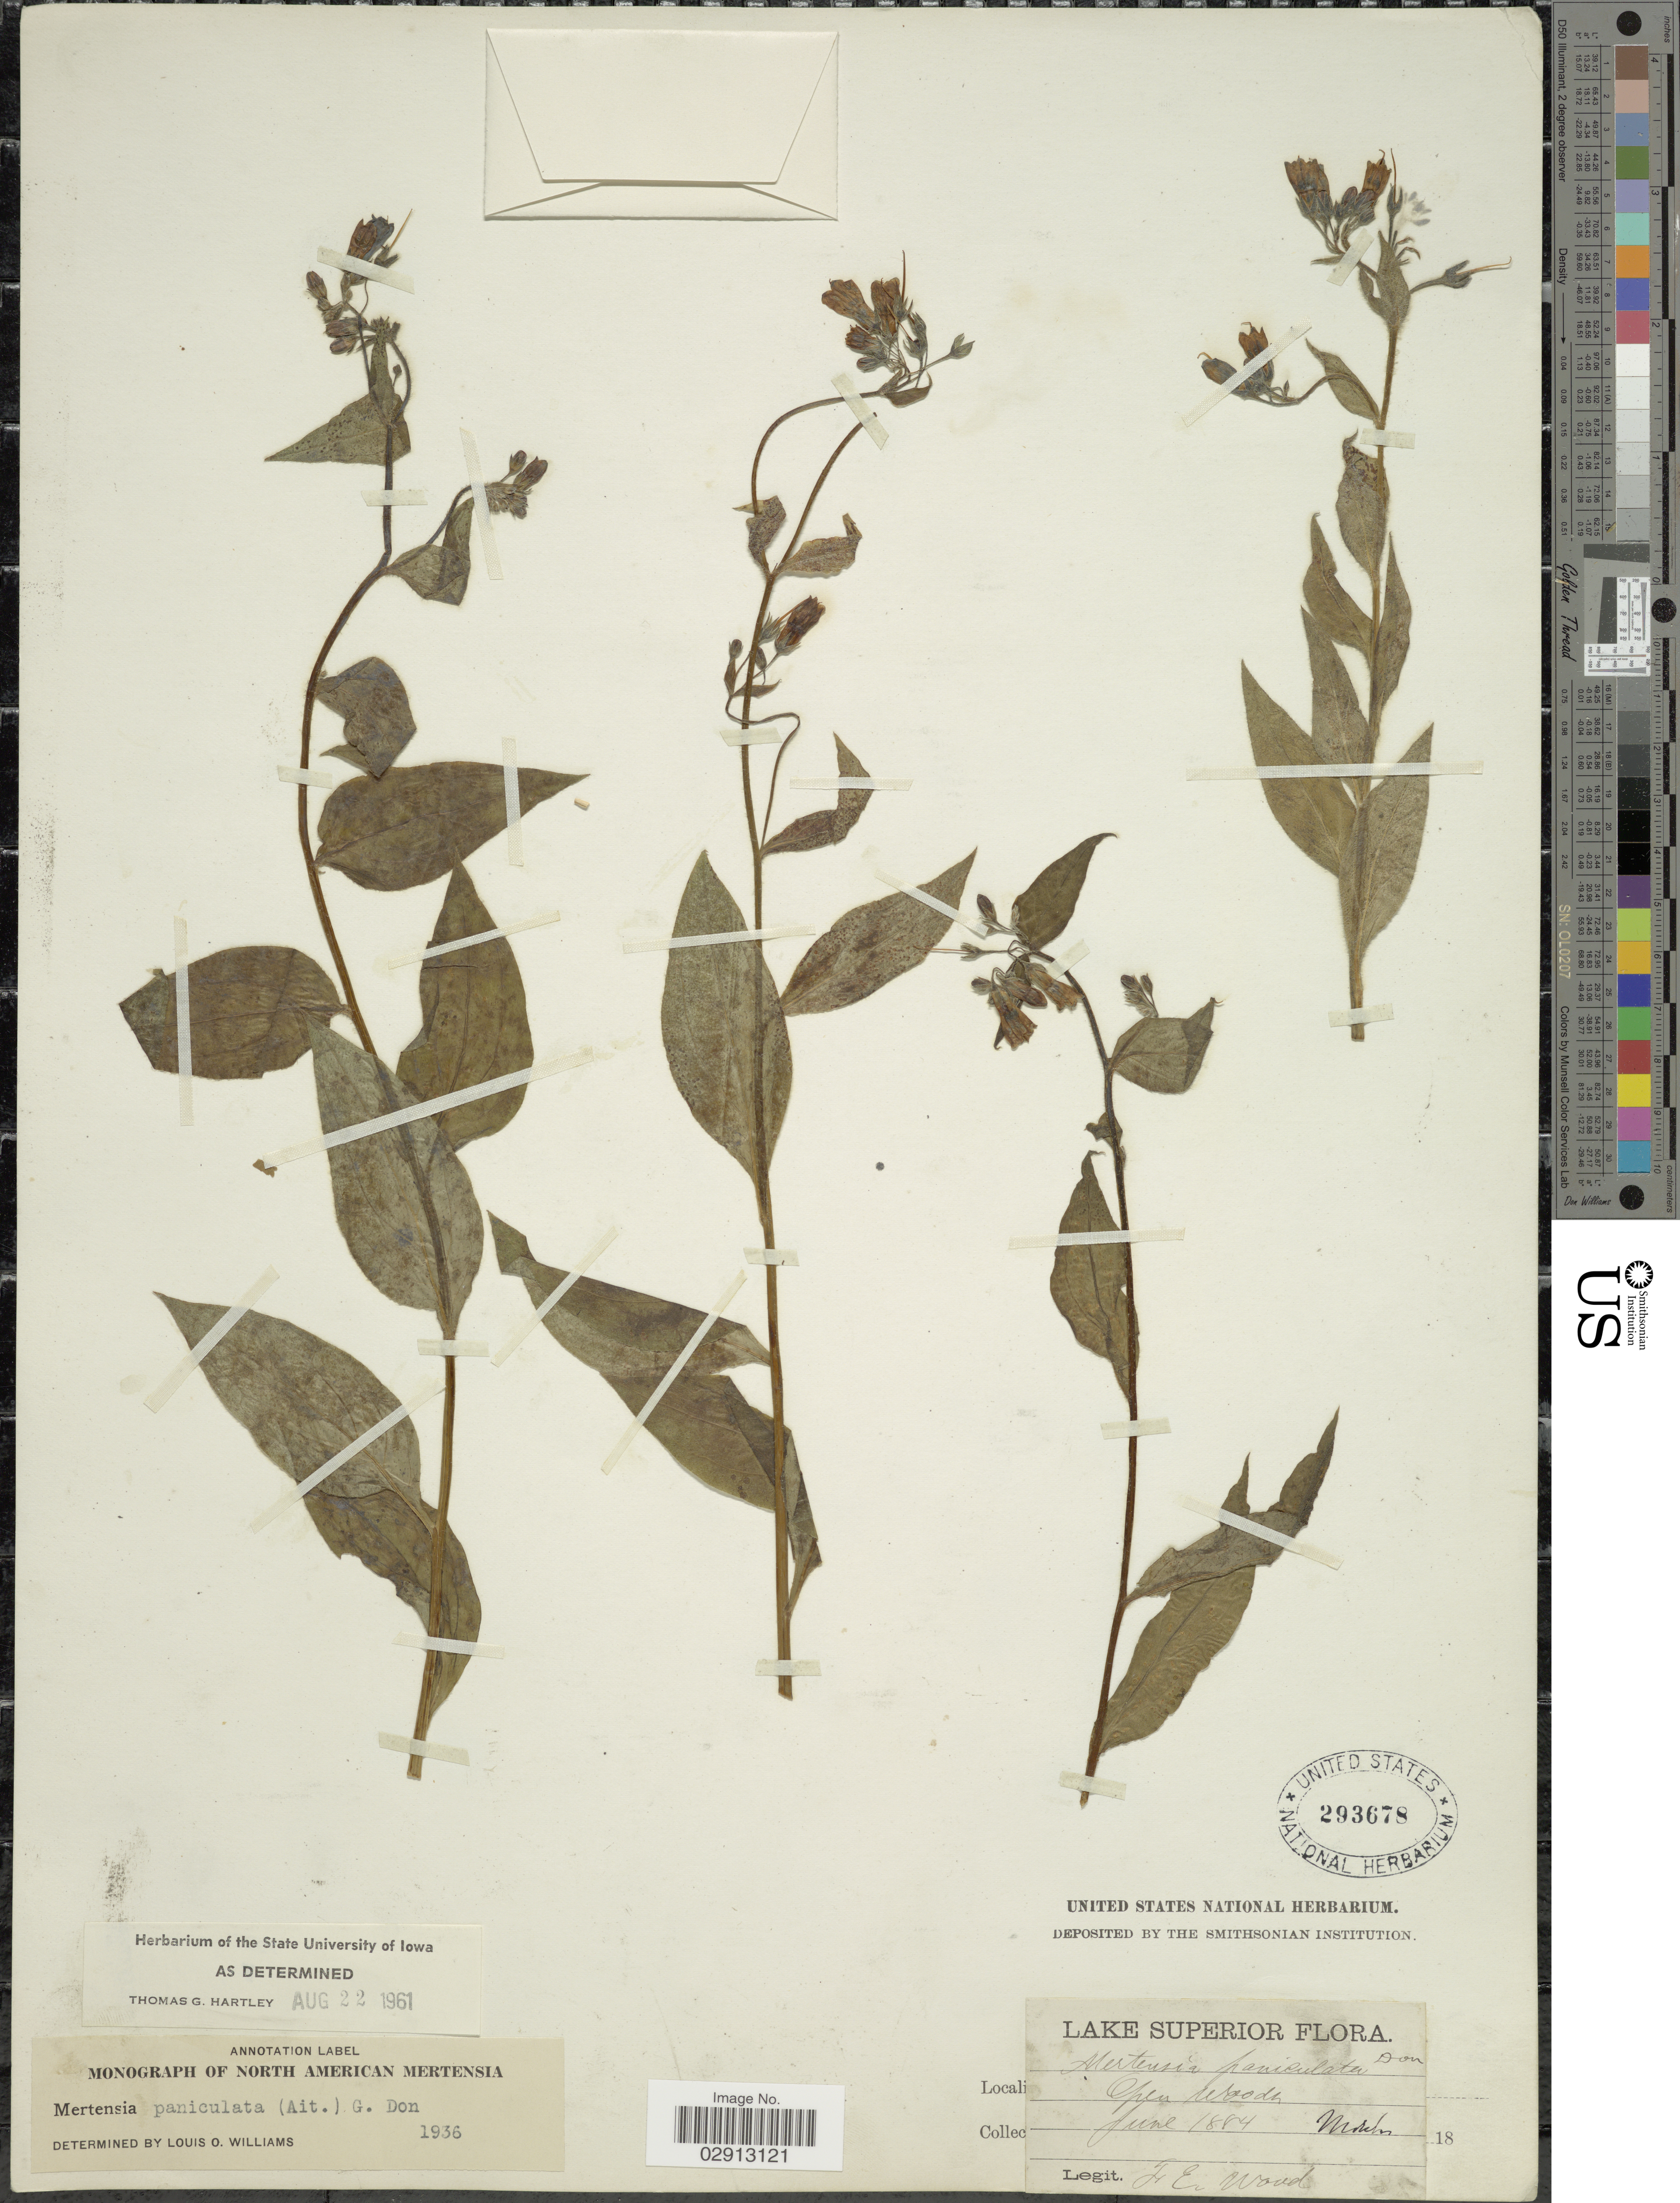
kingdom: Plantae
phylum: Tracheophyta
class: Magnoliopsida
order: Boraginales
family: Boraginaceae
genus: Mertensia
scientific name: Mertensia paniculata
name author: (Aiton) G. Don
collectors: F. Wood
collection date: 1884-06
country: United States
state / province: Minnesota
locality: Lake Superior.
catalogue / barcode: US 293678